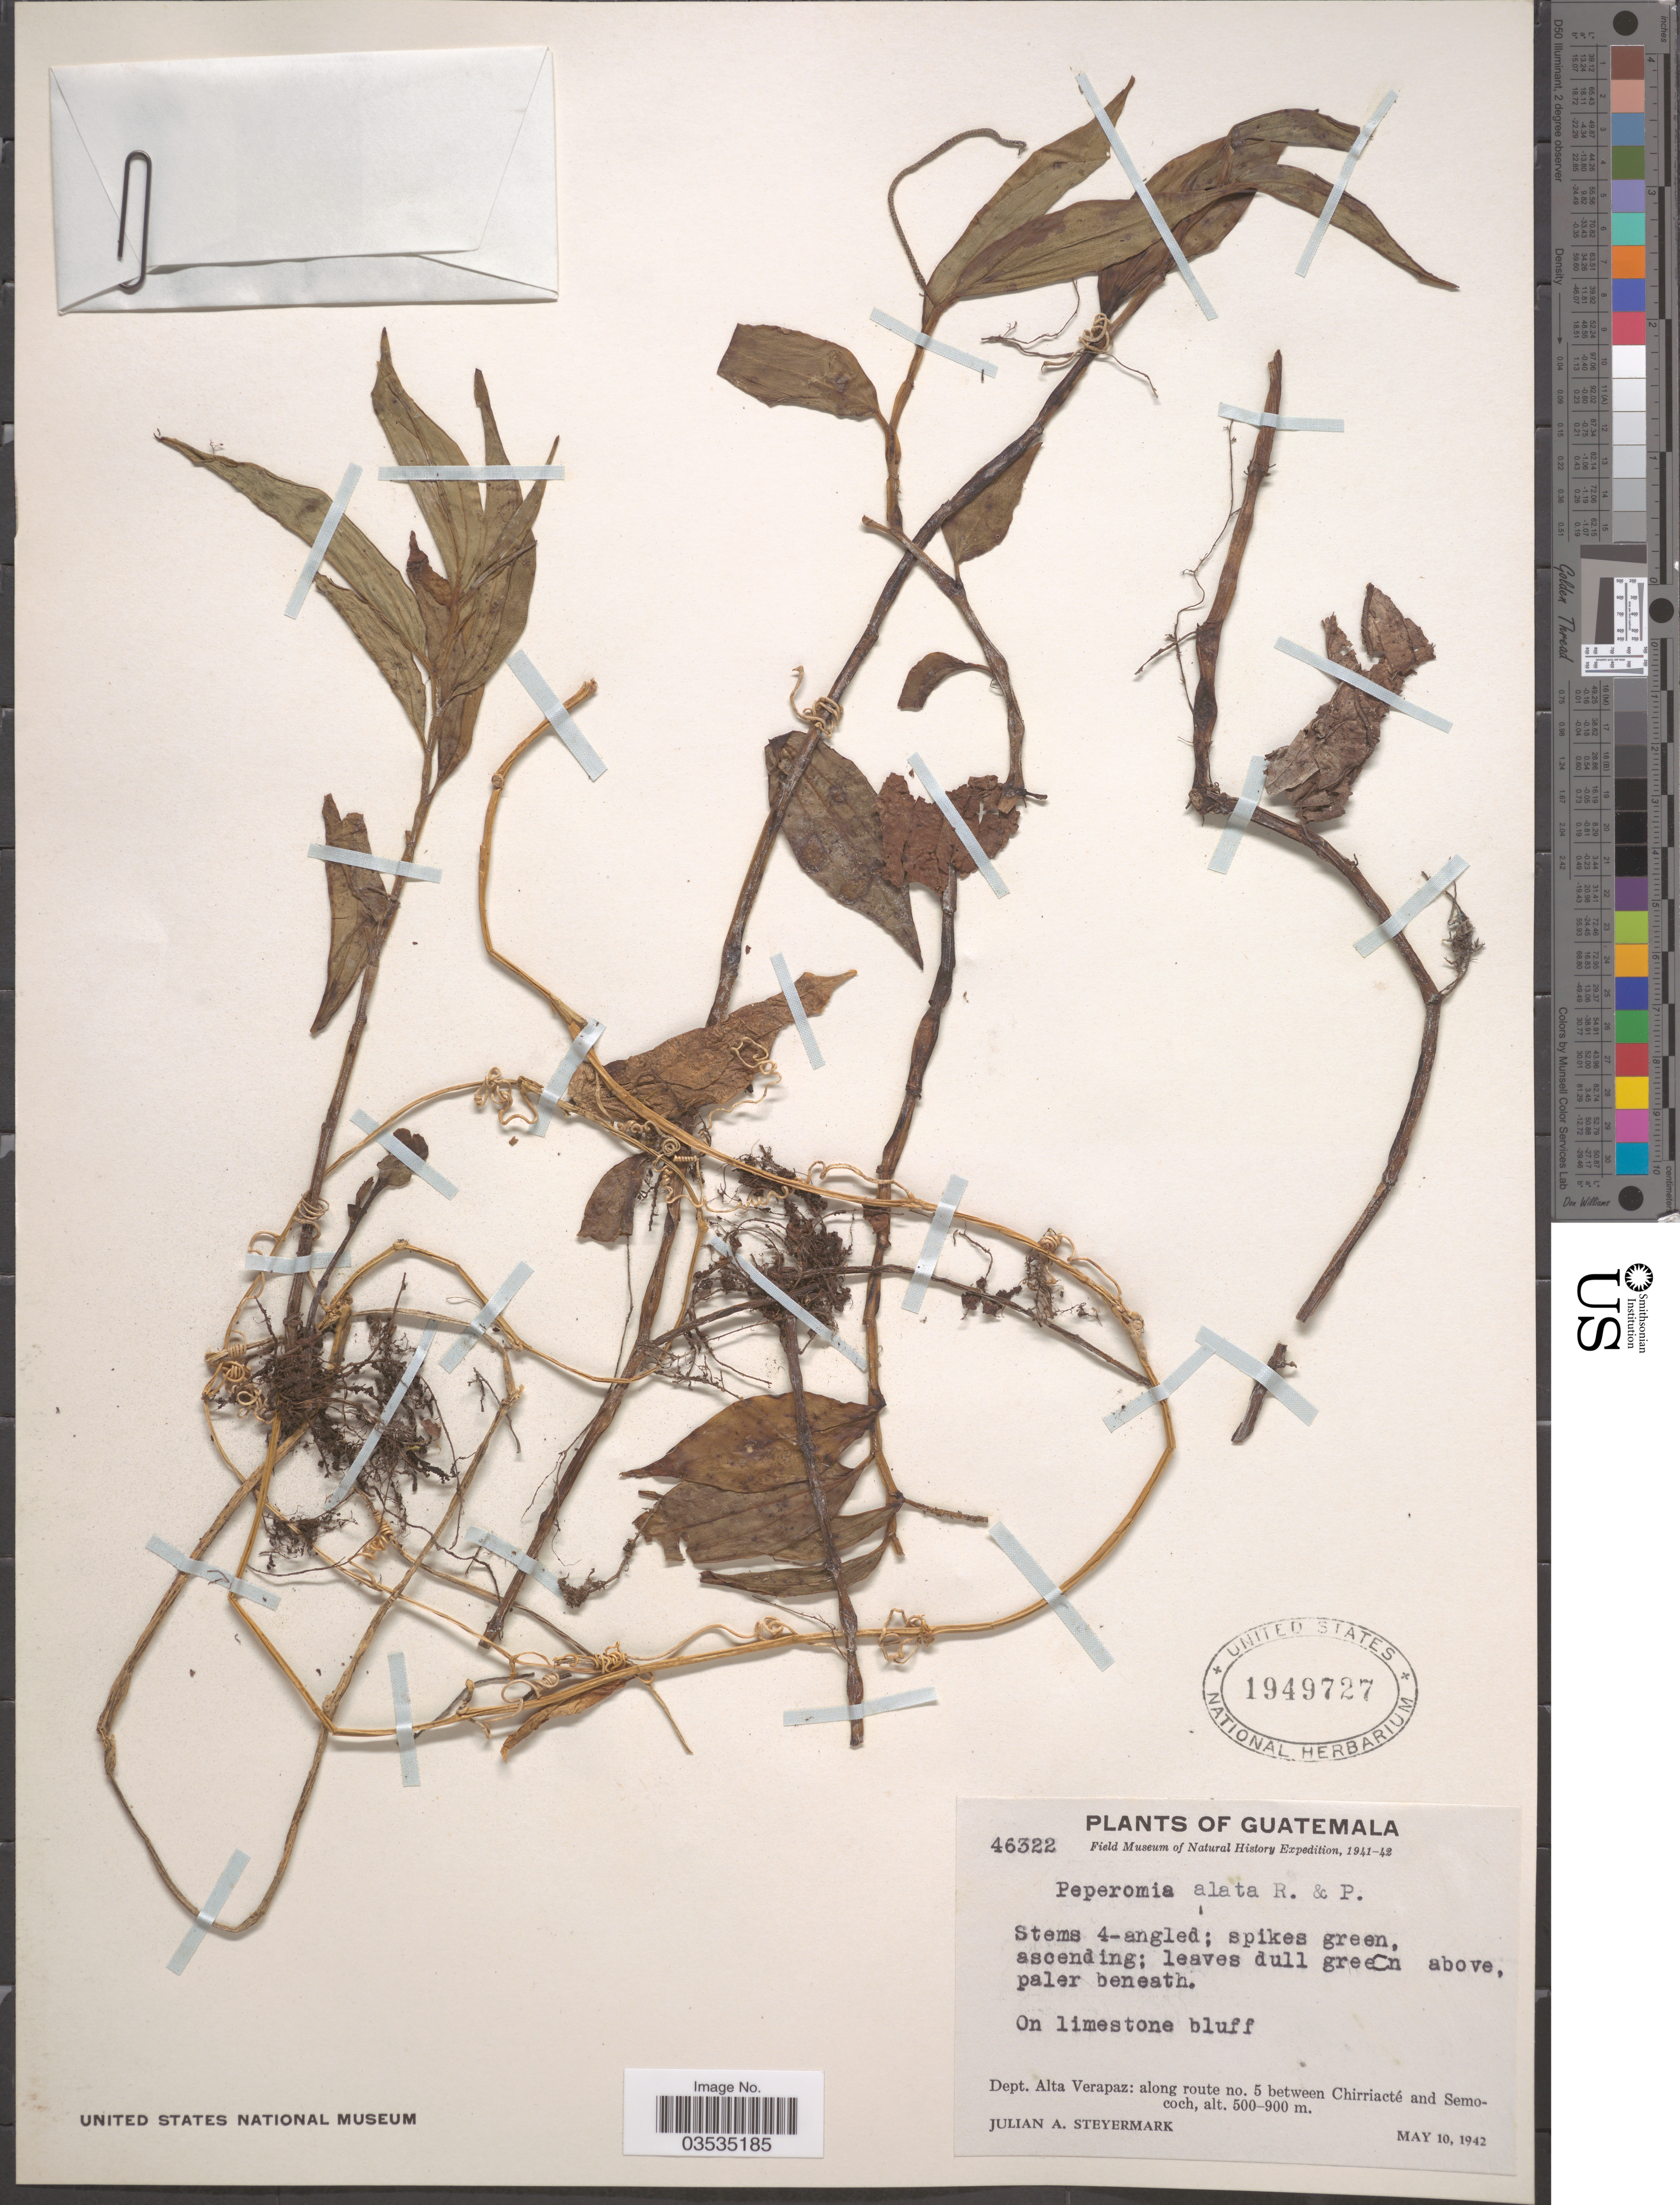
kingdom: Plantae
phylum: Tracheophyta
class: Magnoliopsida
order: Piperales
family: Piperaceae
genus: Peperomia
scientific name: Peperomia alata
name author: Ruiz & Pav.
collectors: J. Steyermark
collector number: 46322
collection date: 1942-05-10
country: Guatemala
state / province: Alta Verapaz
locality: Dept. Alta Verapaz: along route no. 5 between Chirriacté and Semcoch.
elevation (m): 500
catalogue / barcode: US 1949727